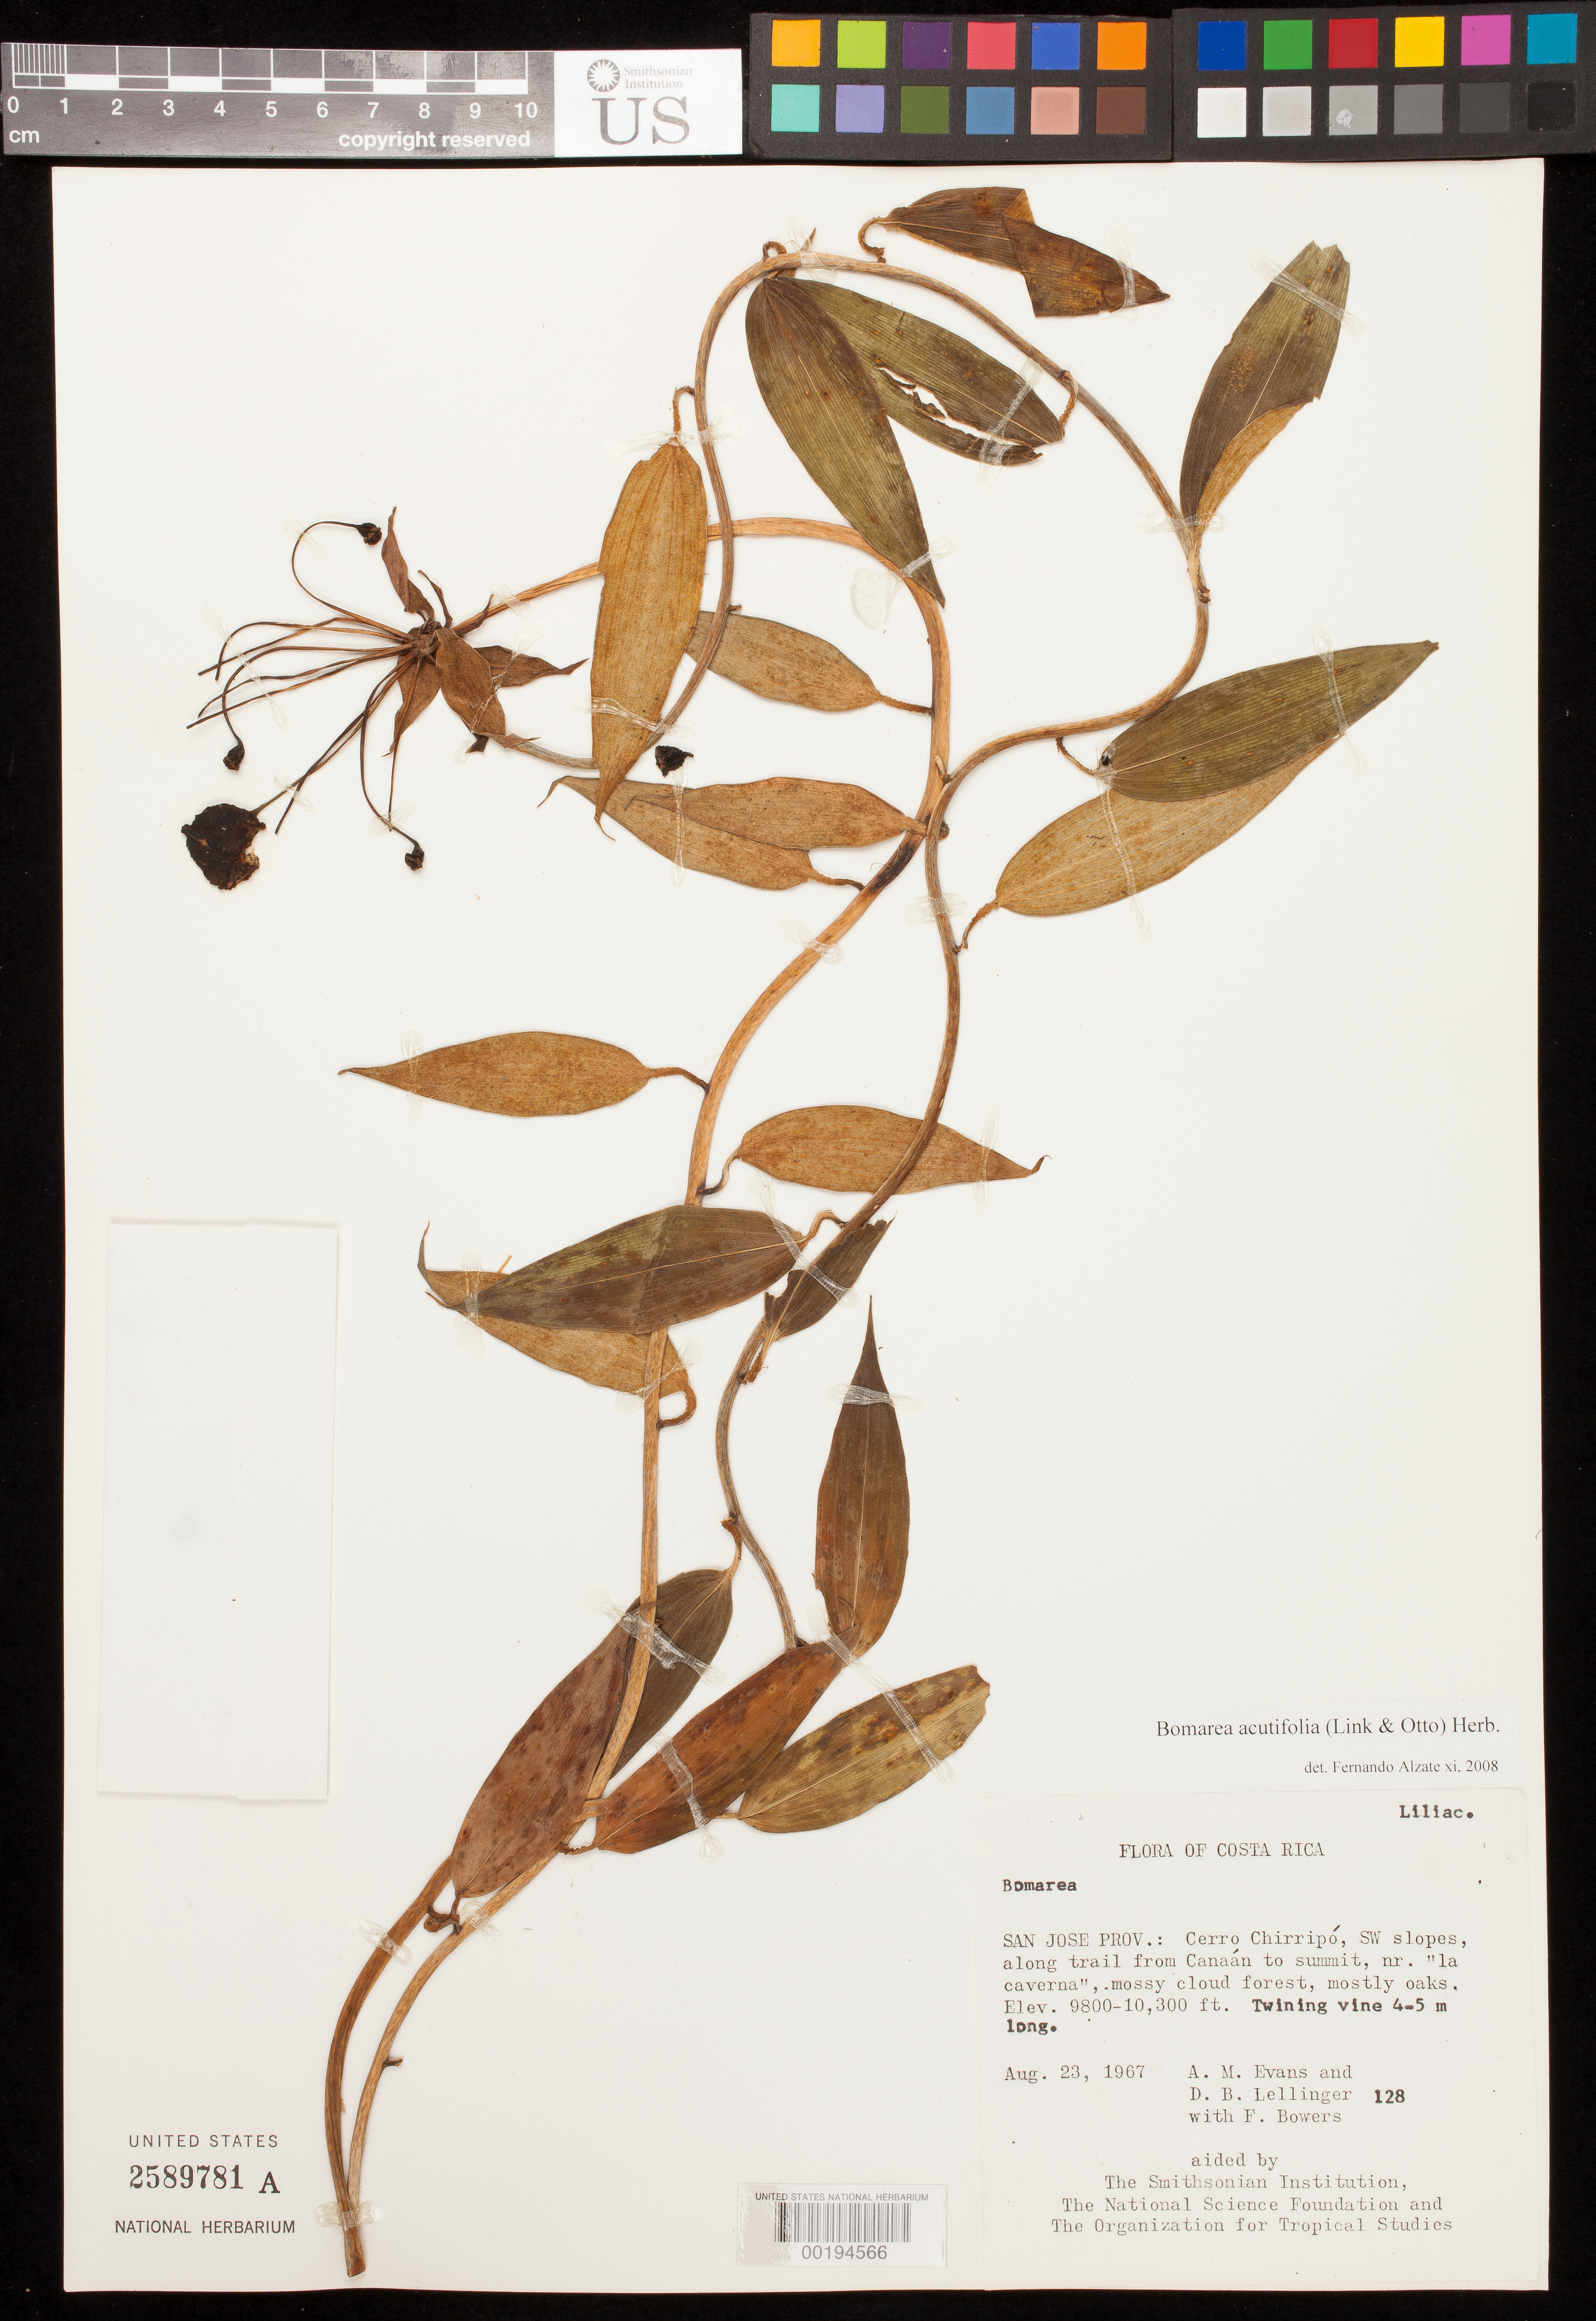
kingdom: Plantae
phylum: Tracheophyta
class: Liliopsida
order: Liliales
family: Alstroemeriaceae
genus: Bomarea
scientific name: Bomarea sp.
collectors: A. M. Evans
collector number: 128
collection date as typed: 23 Aug 1967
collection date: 1967-08-23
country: Costa Rica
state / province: San José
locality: Cerro chirripo, sw slopes, along trail from canaan to summit, near "la caverna"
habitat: Mossy cloud forest, mostly oaks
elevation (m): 2987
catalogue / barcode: US 2589781A